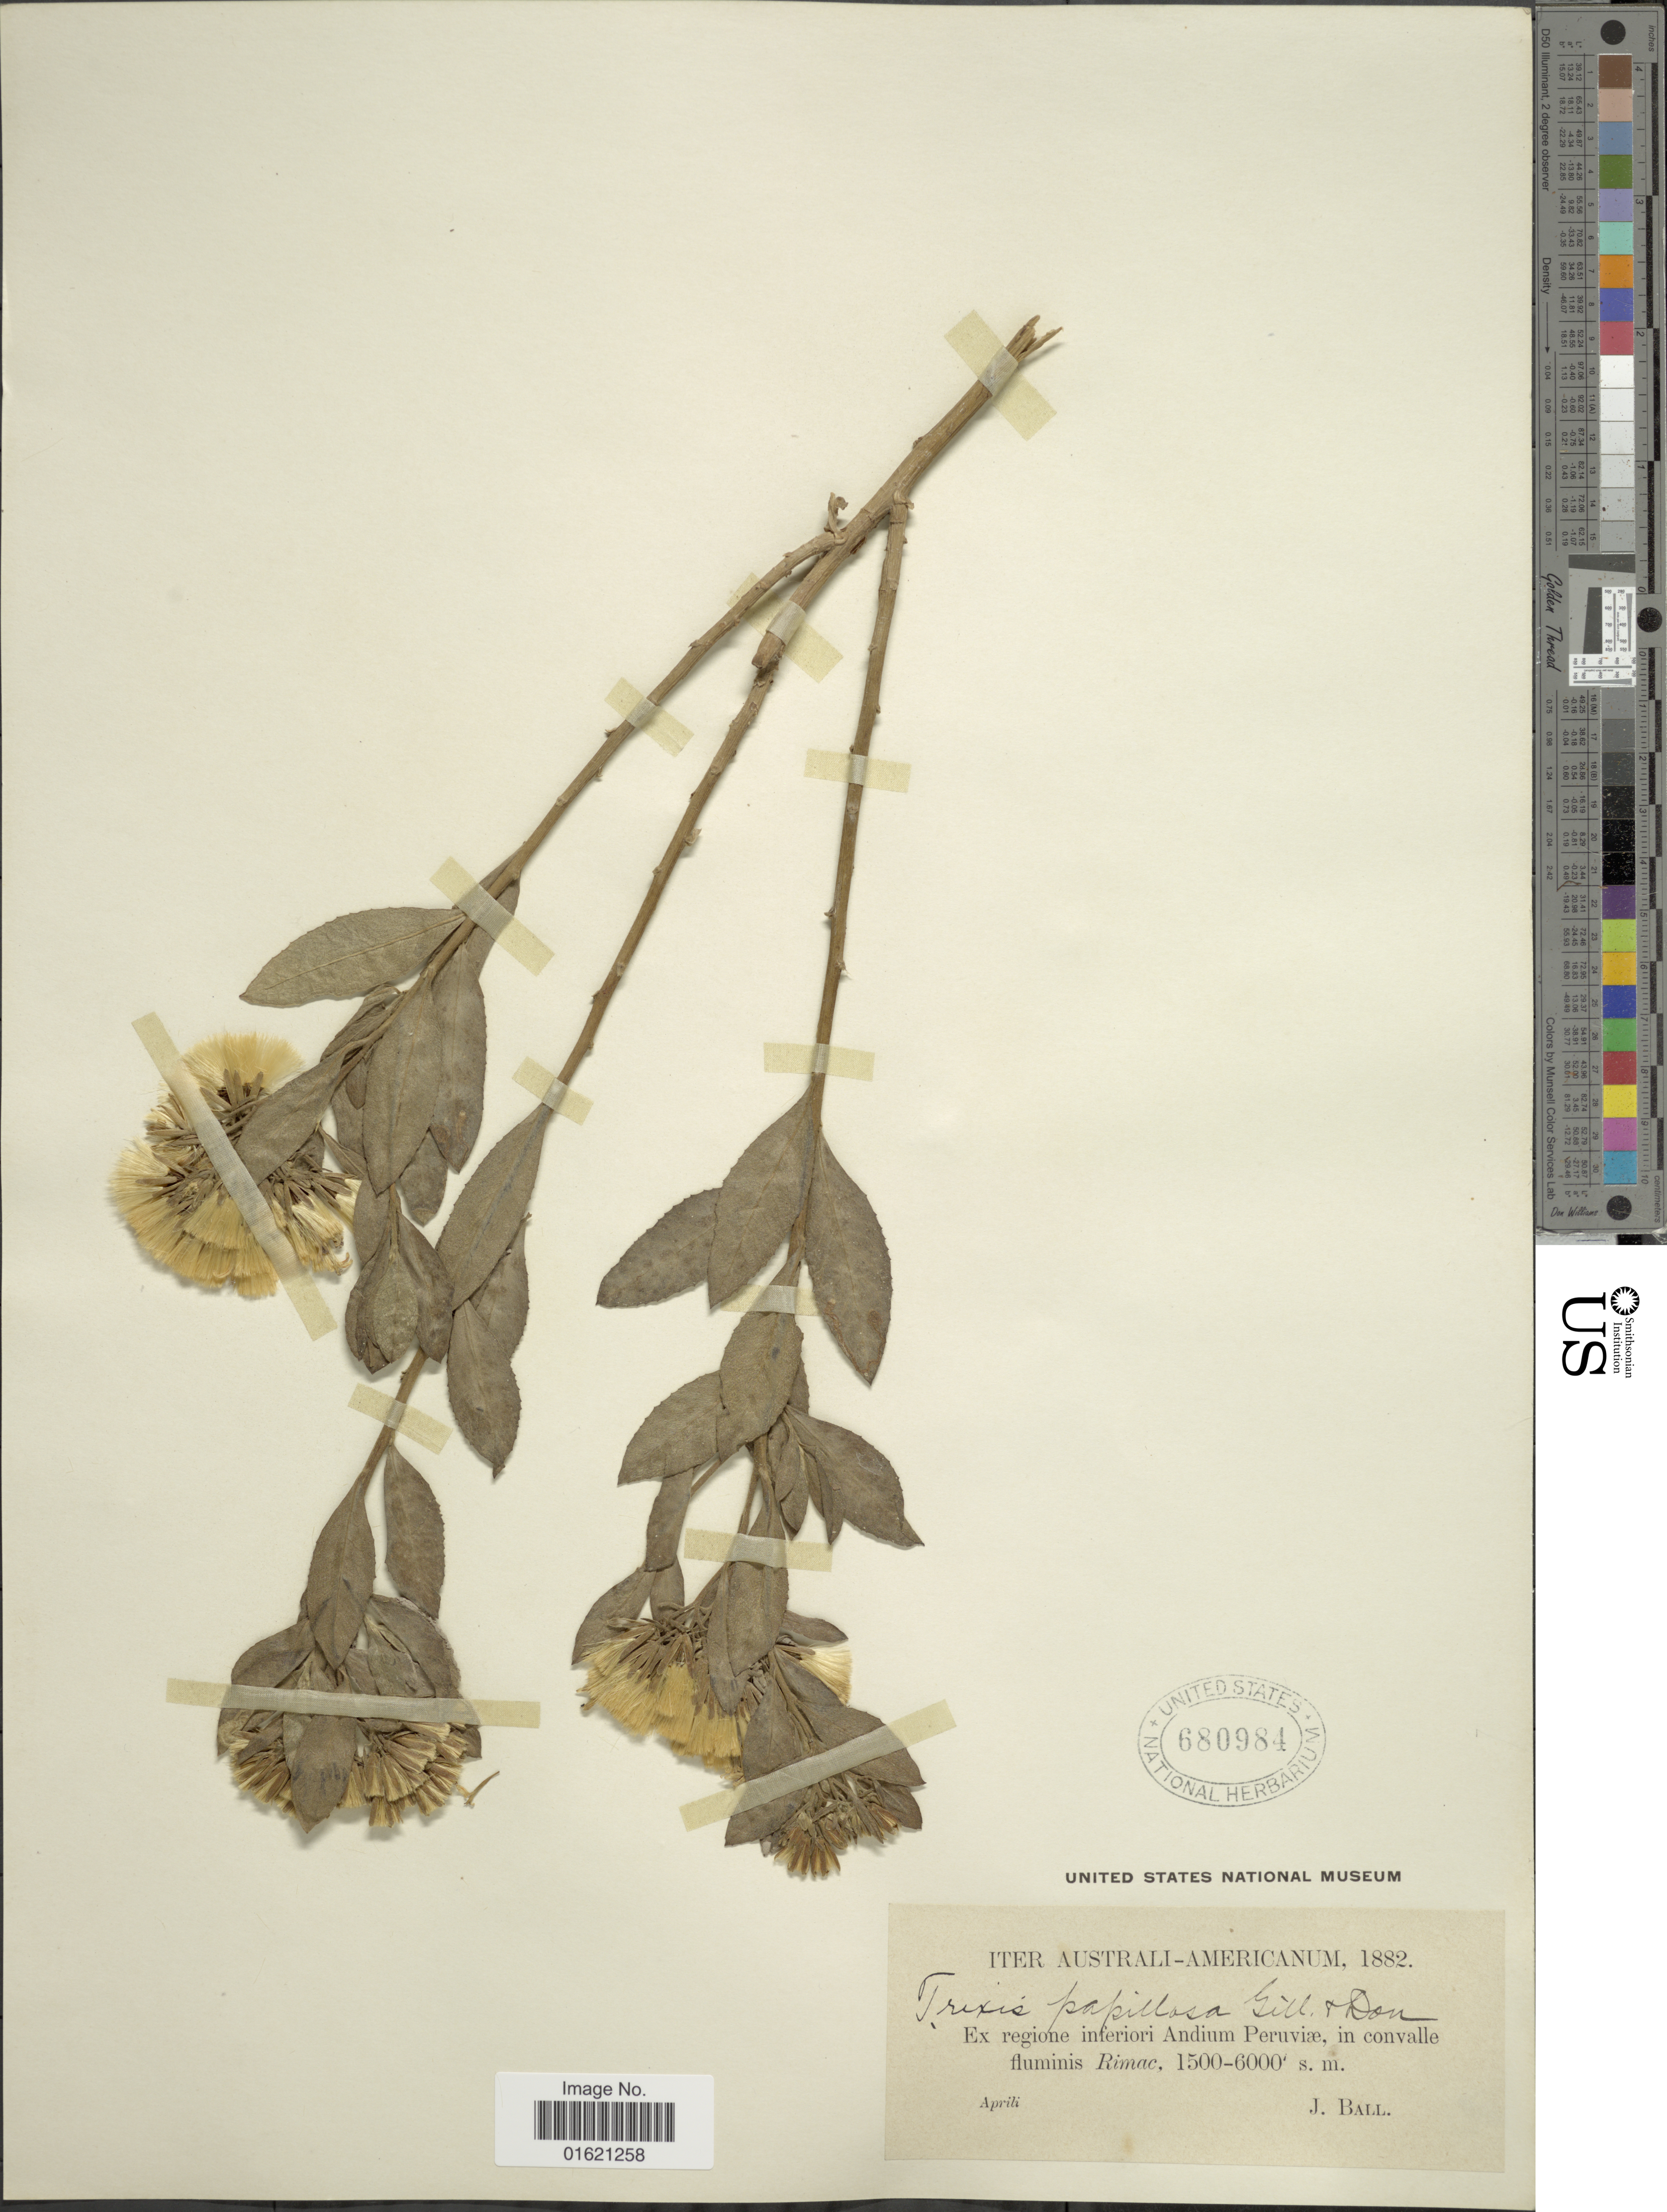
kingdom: Plantae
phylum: Tracheophyta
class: Magnoliopsida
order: Asterales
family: Asteraceae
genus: Trixis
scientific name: Trixis cacalioides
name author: (Kunth) D. Don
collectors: J. Ball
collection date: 1882-04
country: Peru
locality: Iter Australi-Americanum, in convalle fluminis Rimac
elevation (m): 1500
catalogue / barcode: US 680984